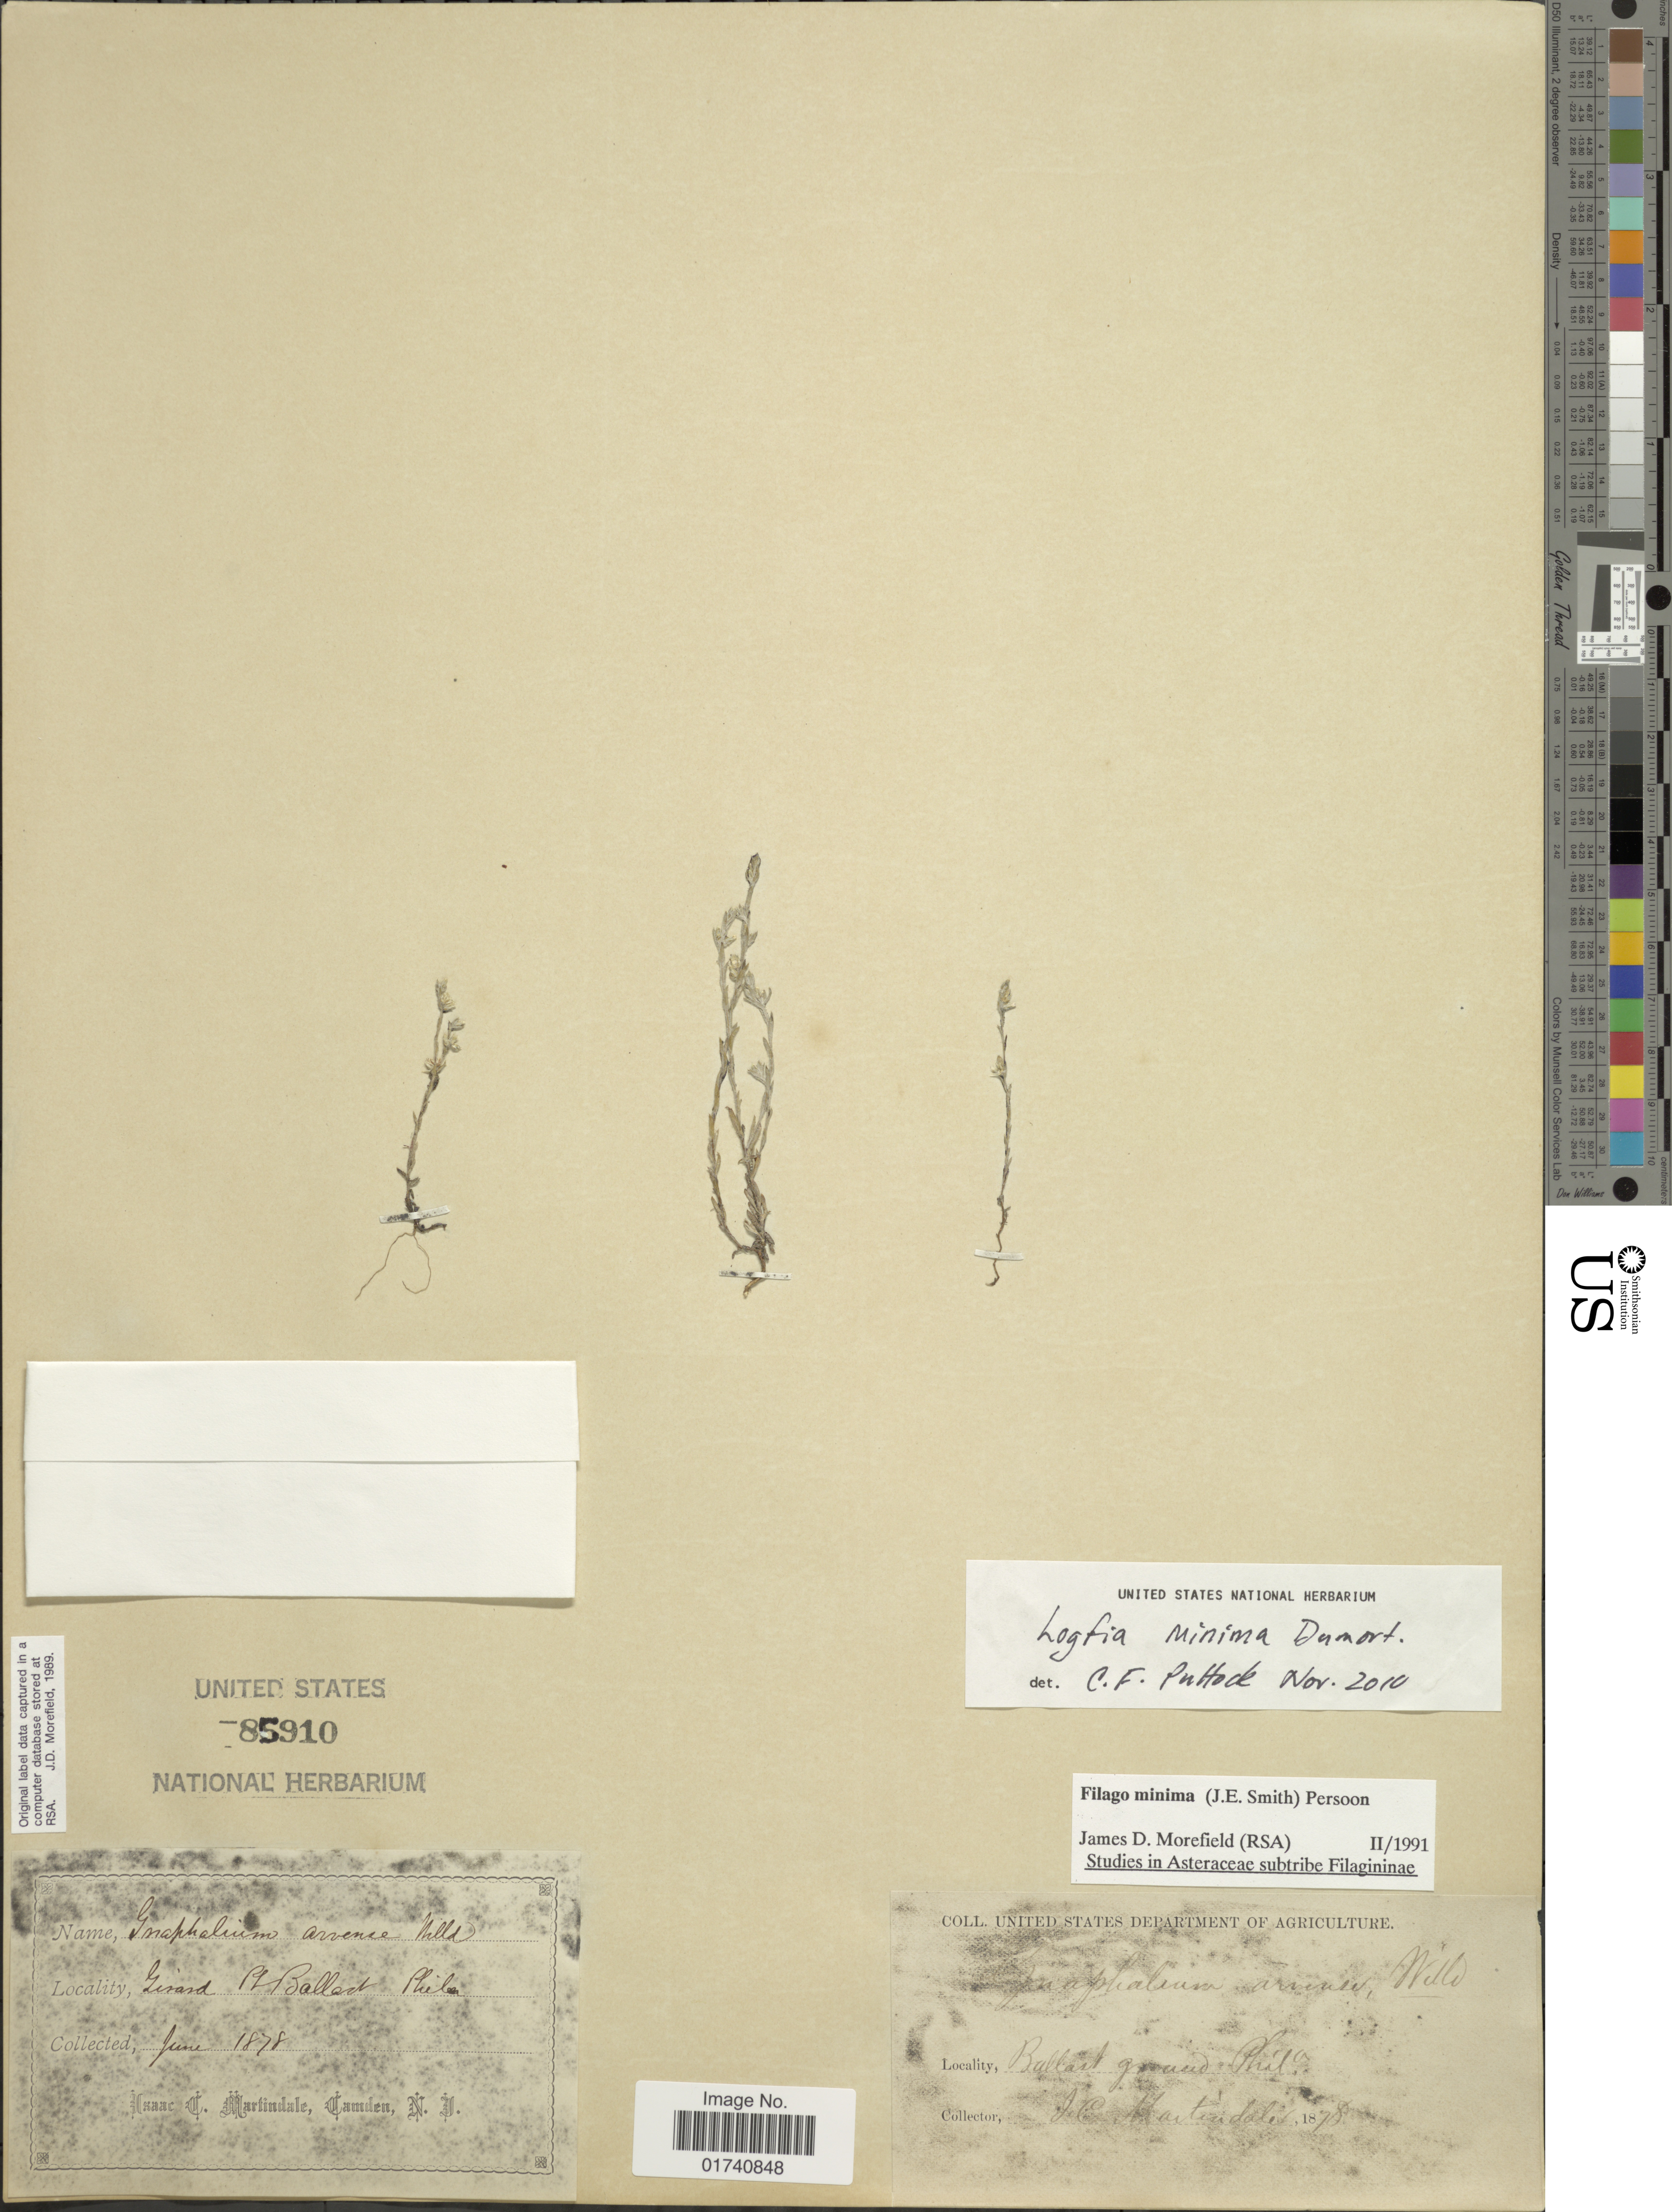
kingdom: Plantae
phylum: Tracheophyta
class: Magnoliopsida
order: Asterales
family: Asteraceae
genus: Logfia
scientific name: Logfia minima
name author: (Sm.) Dumort.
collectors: I. C. Martindale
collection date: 1878-06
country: United States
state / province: Pennsylvania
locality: Grand PL Ballact Phila.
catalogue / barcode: US 85910